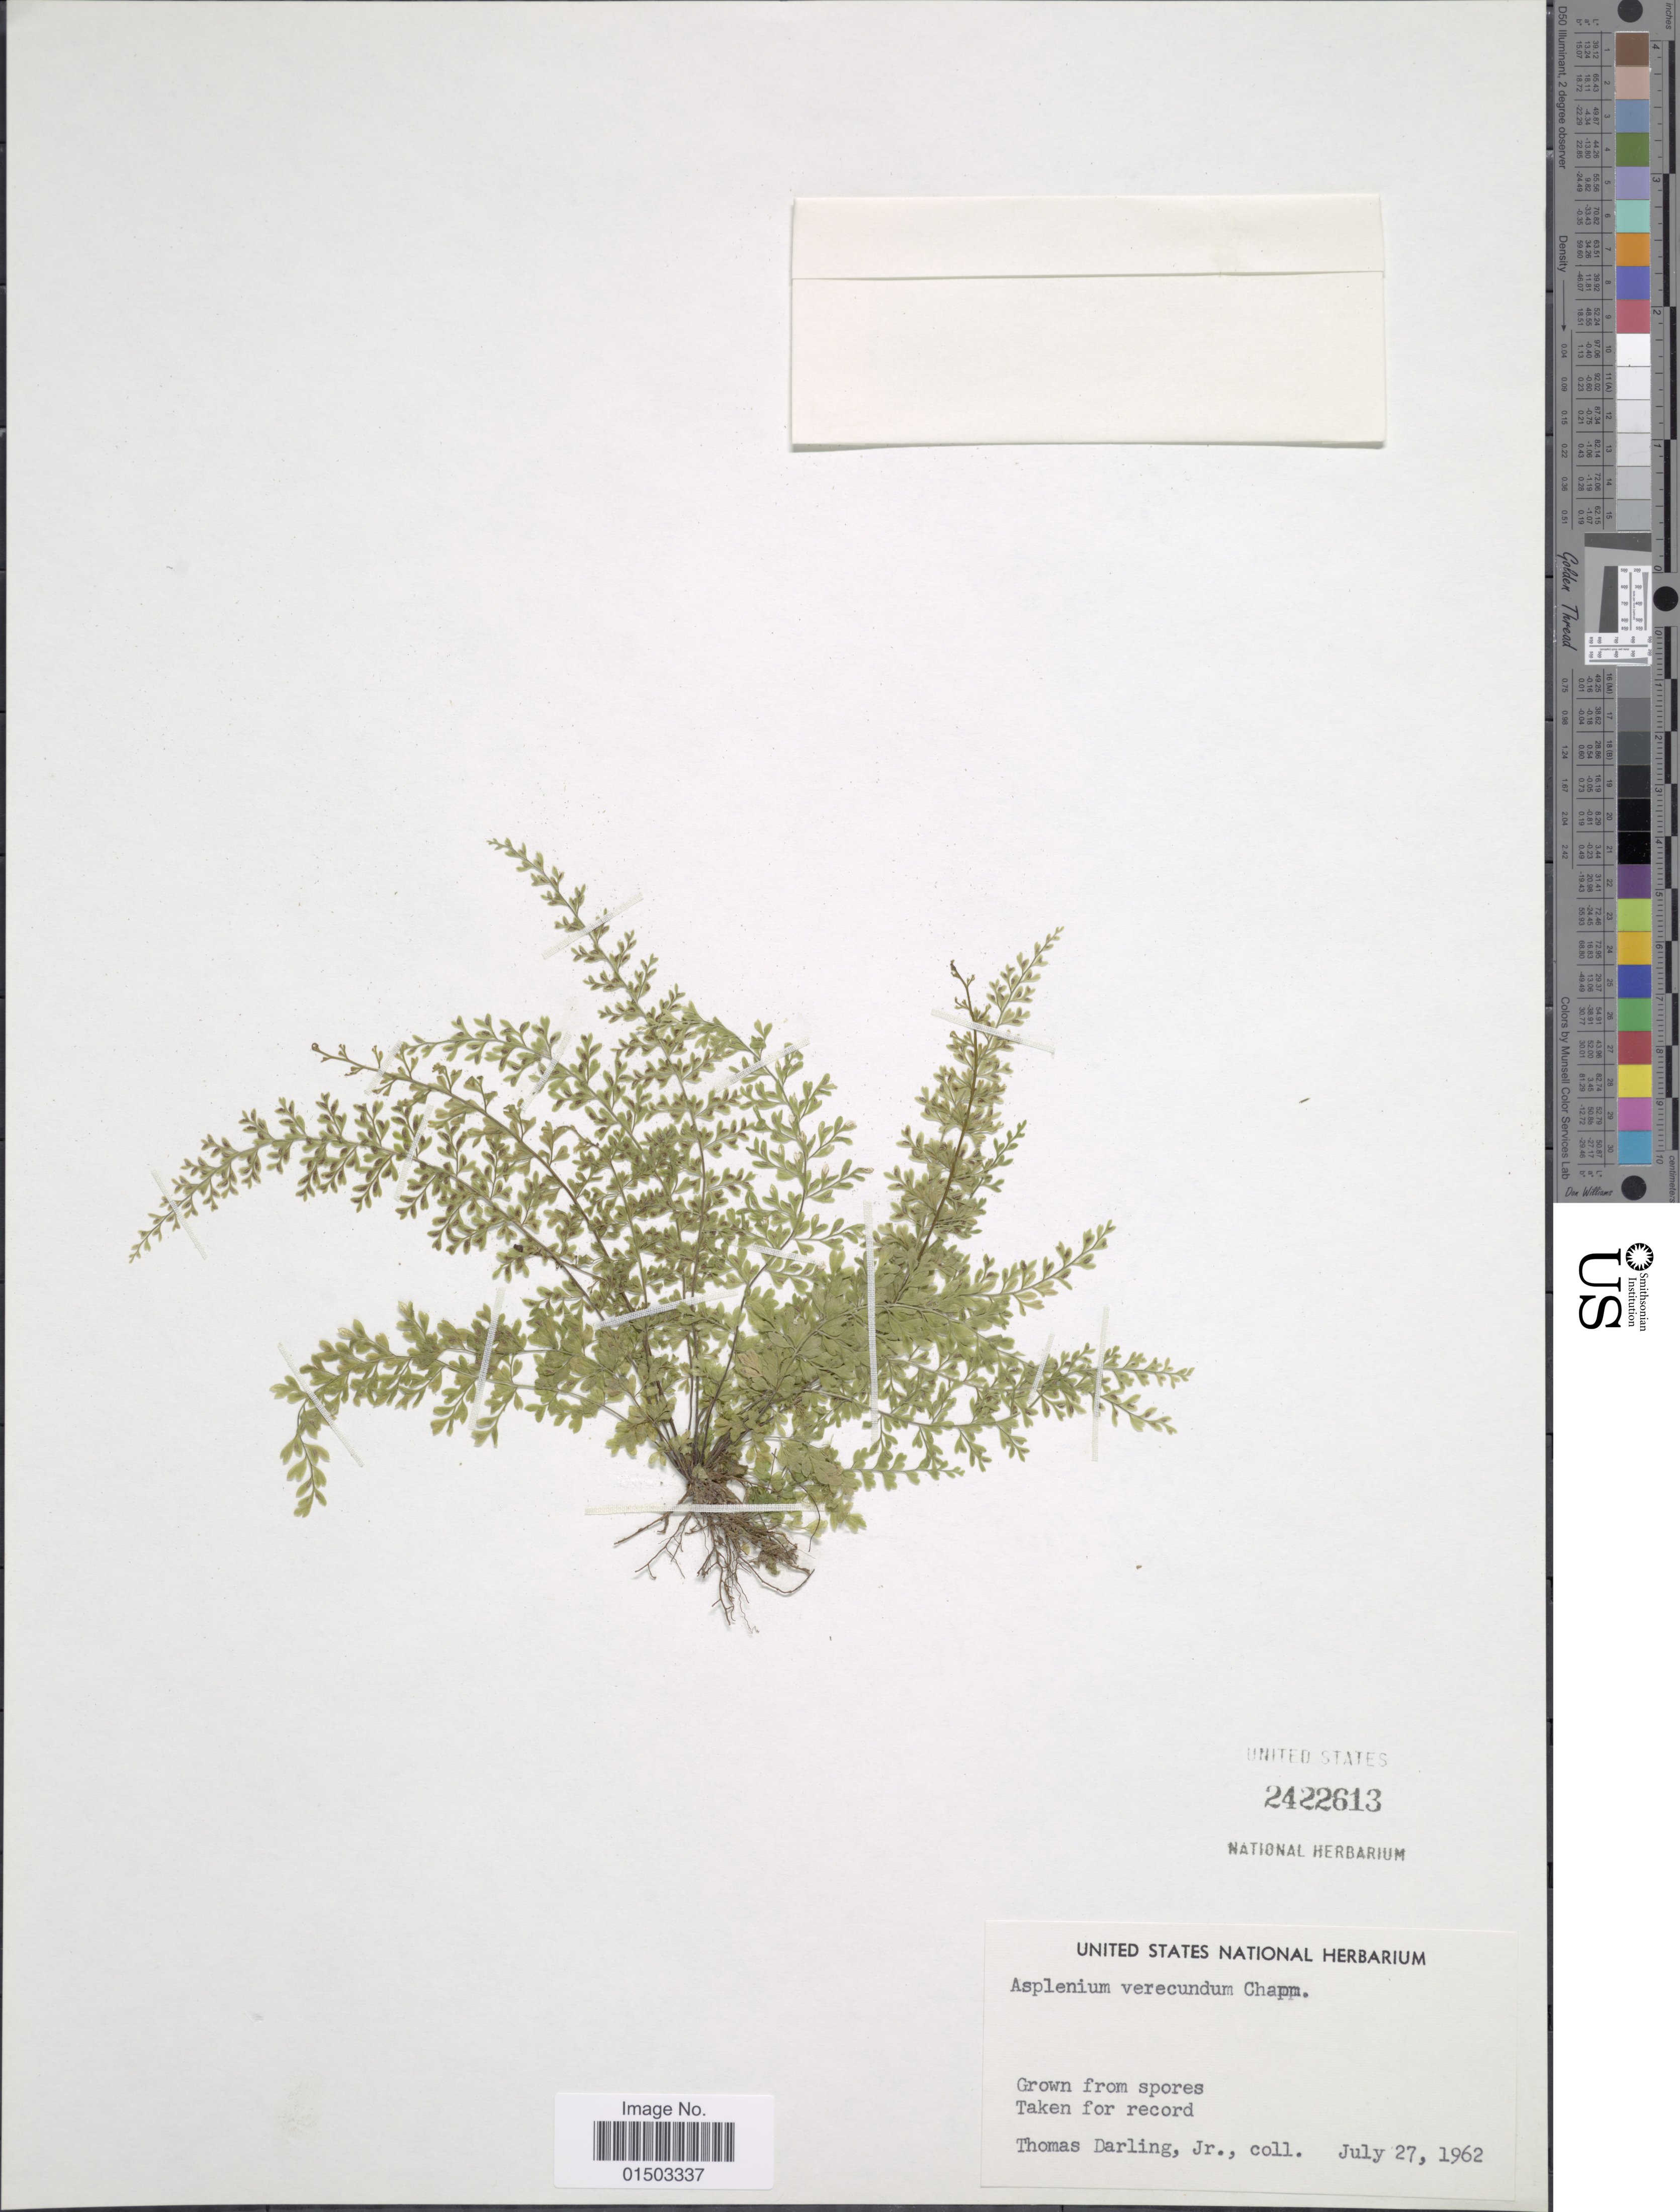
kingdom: Plantae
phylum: Tracheophyta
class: Polypodiopsida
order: Polypodiales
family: Aspleniaceae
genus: Asplenium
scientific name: Asplenium x ebenoides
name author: R.R. Scott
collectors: T. Darling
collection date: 1962-07-27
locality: Grown from spores.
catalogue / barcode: US 2422613